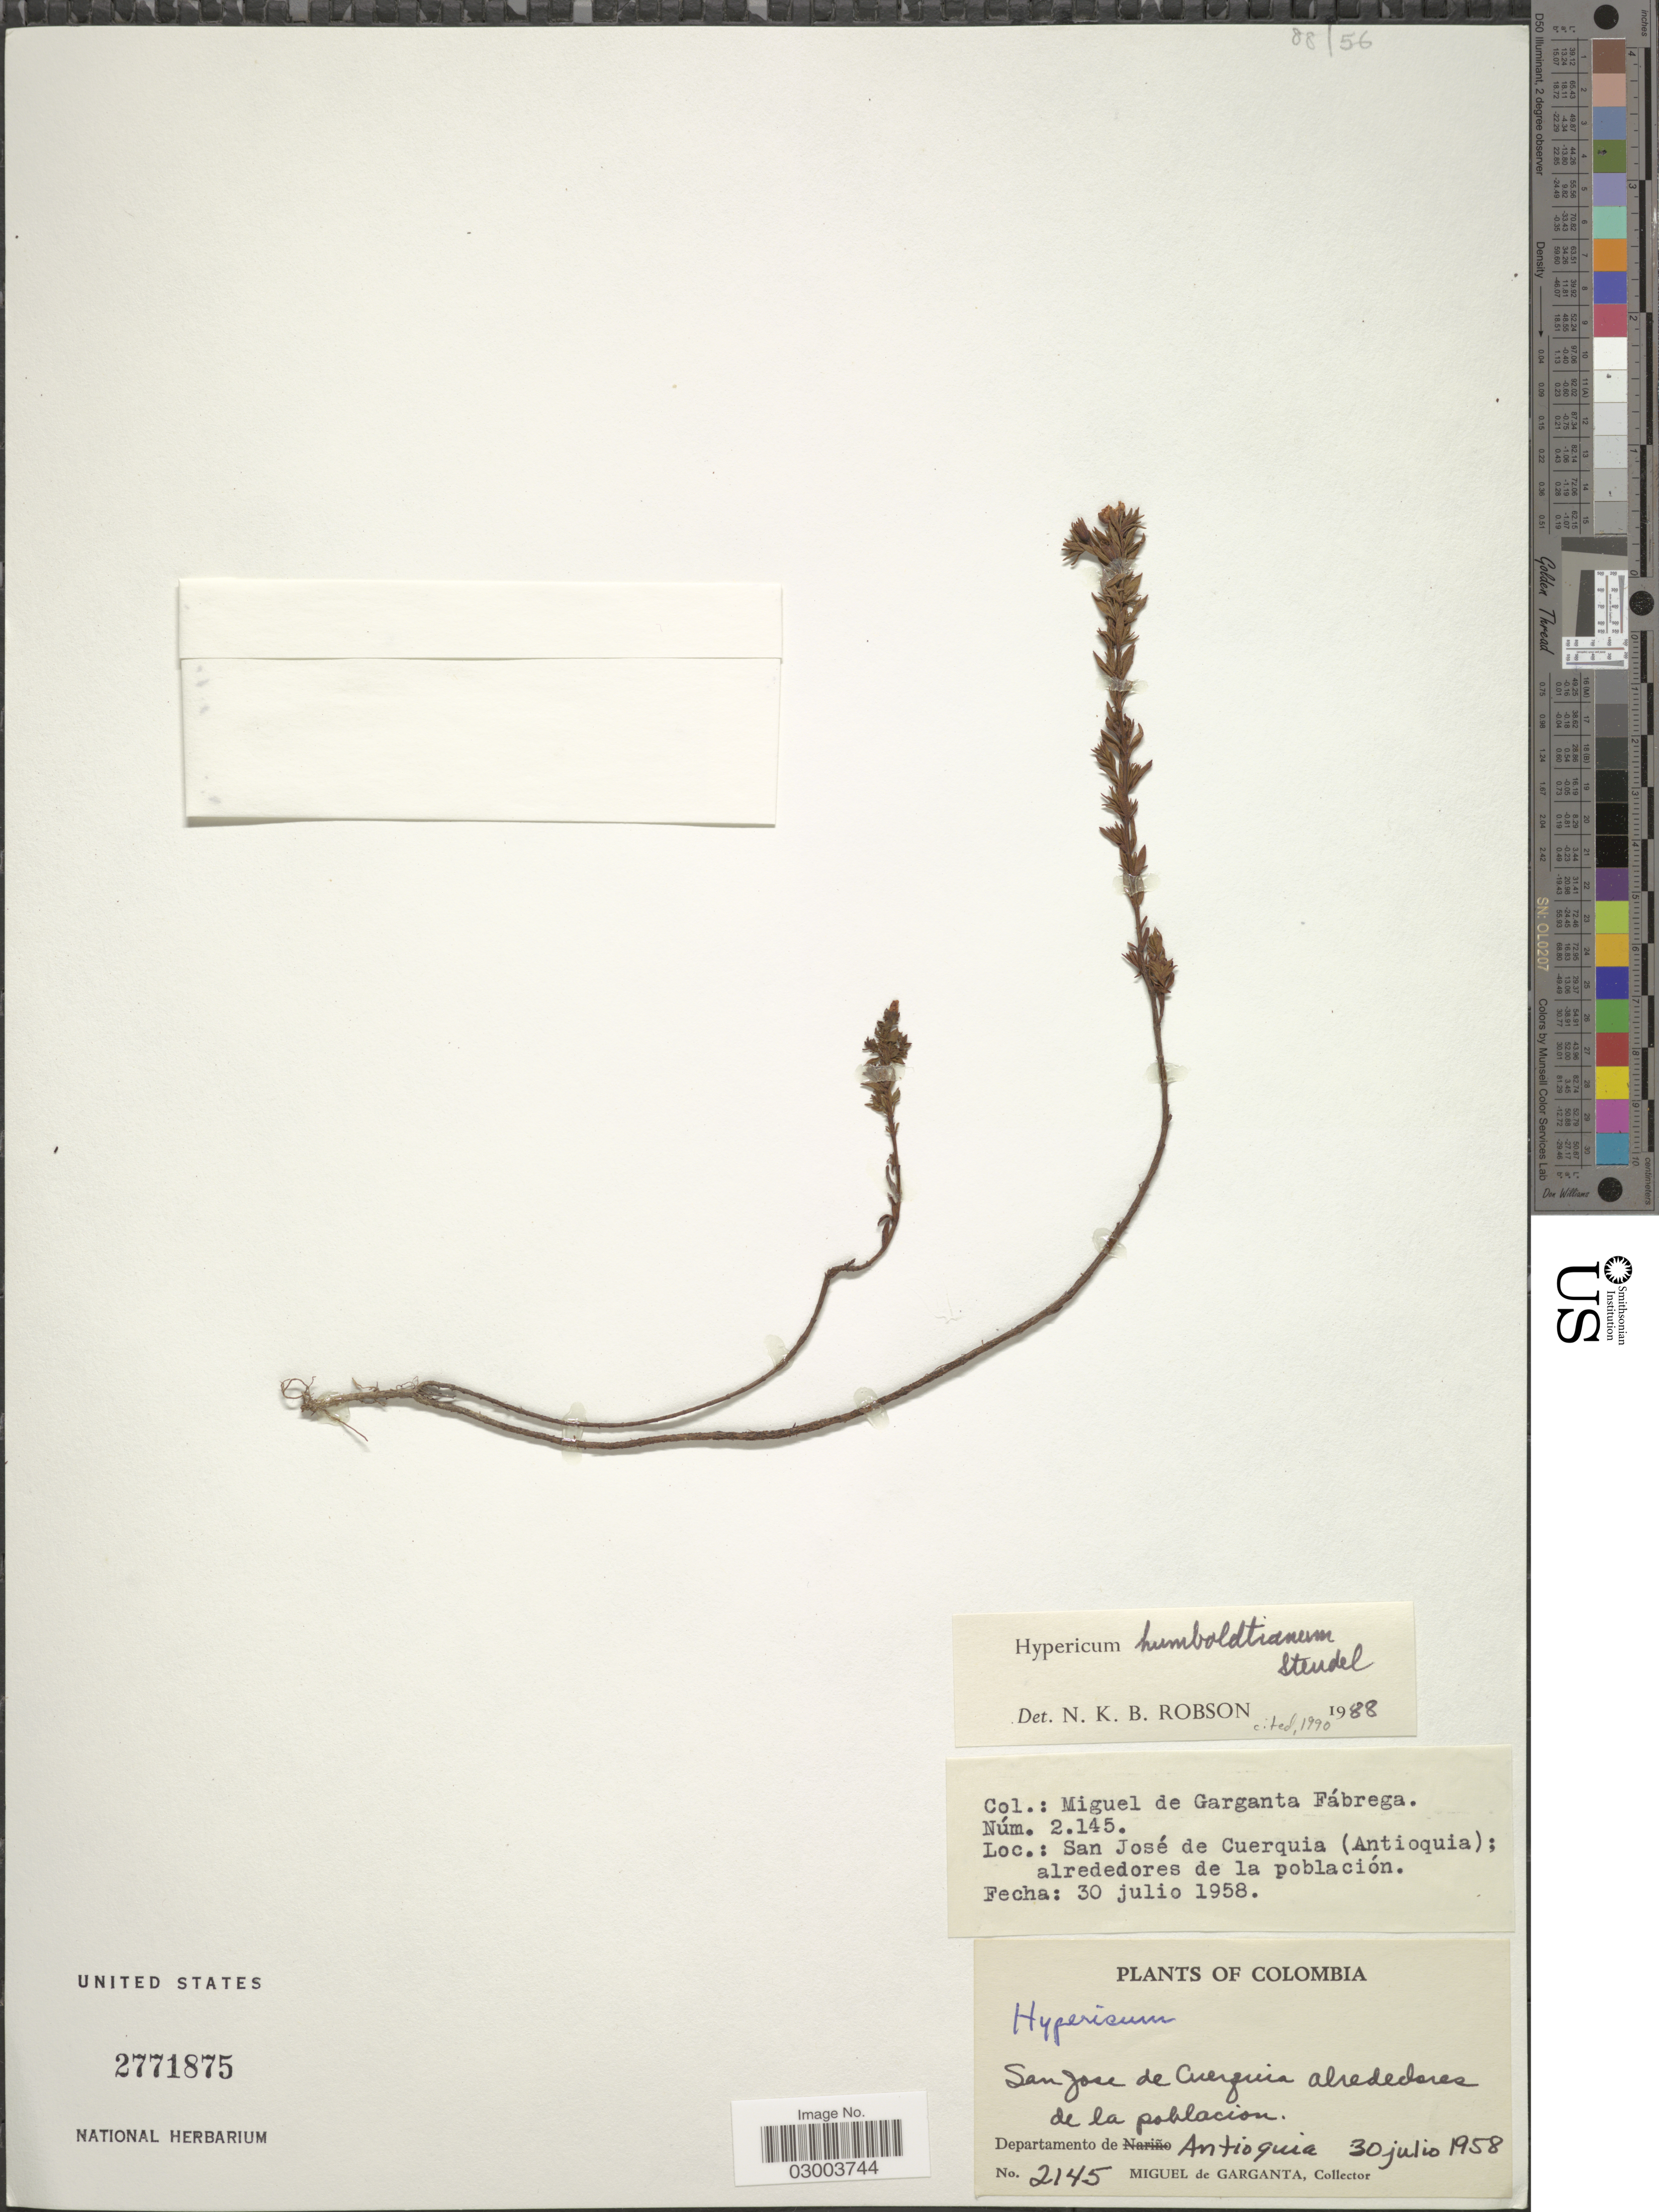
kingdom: Plantae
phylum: Tracheophyta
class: Magnoliopsida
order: Malpighiales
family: Hypericaceae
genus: Hypericum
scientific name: Hypericum humboldtianum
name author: Steud.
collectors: M. Garganta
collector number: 2145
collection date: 1958-07-30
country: Colombia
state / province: Antioquia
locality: San José de Cuerquia; alrededores de la población, Departamento de Antioquia.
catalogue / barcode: US 2771875